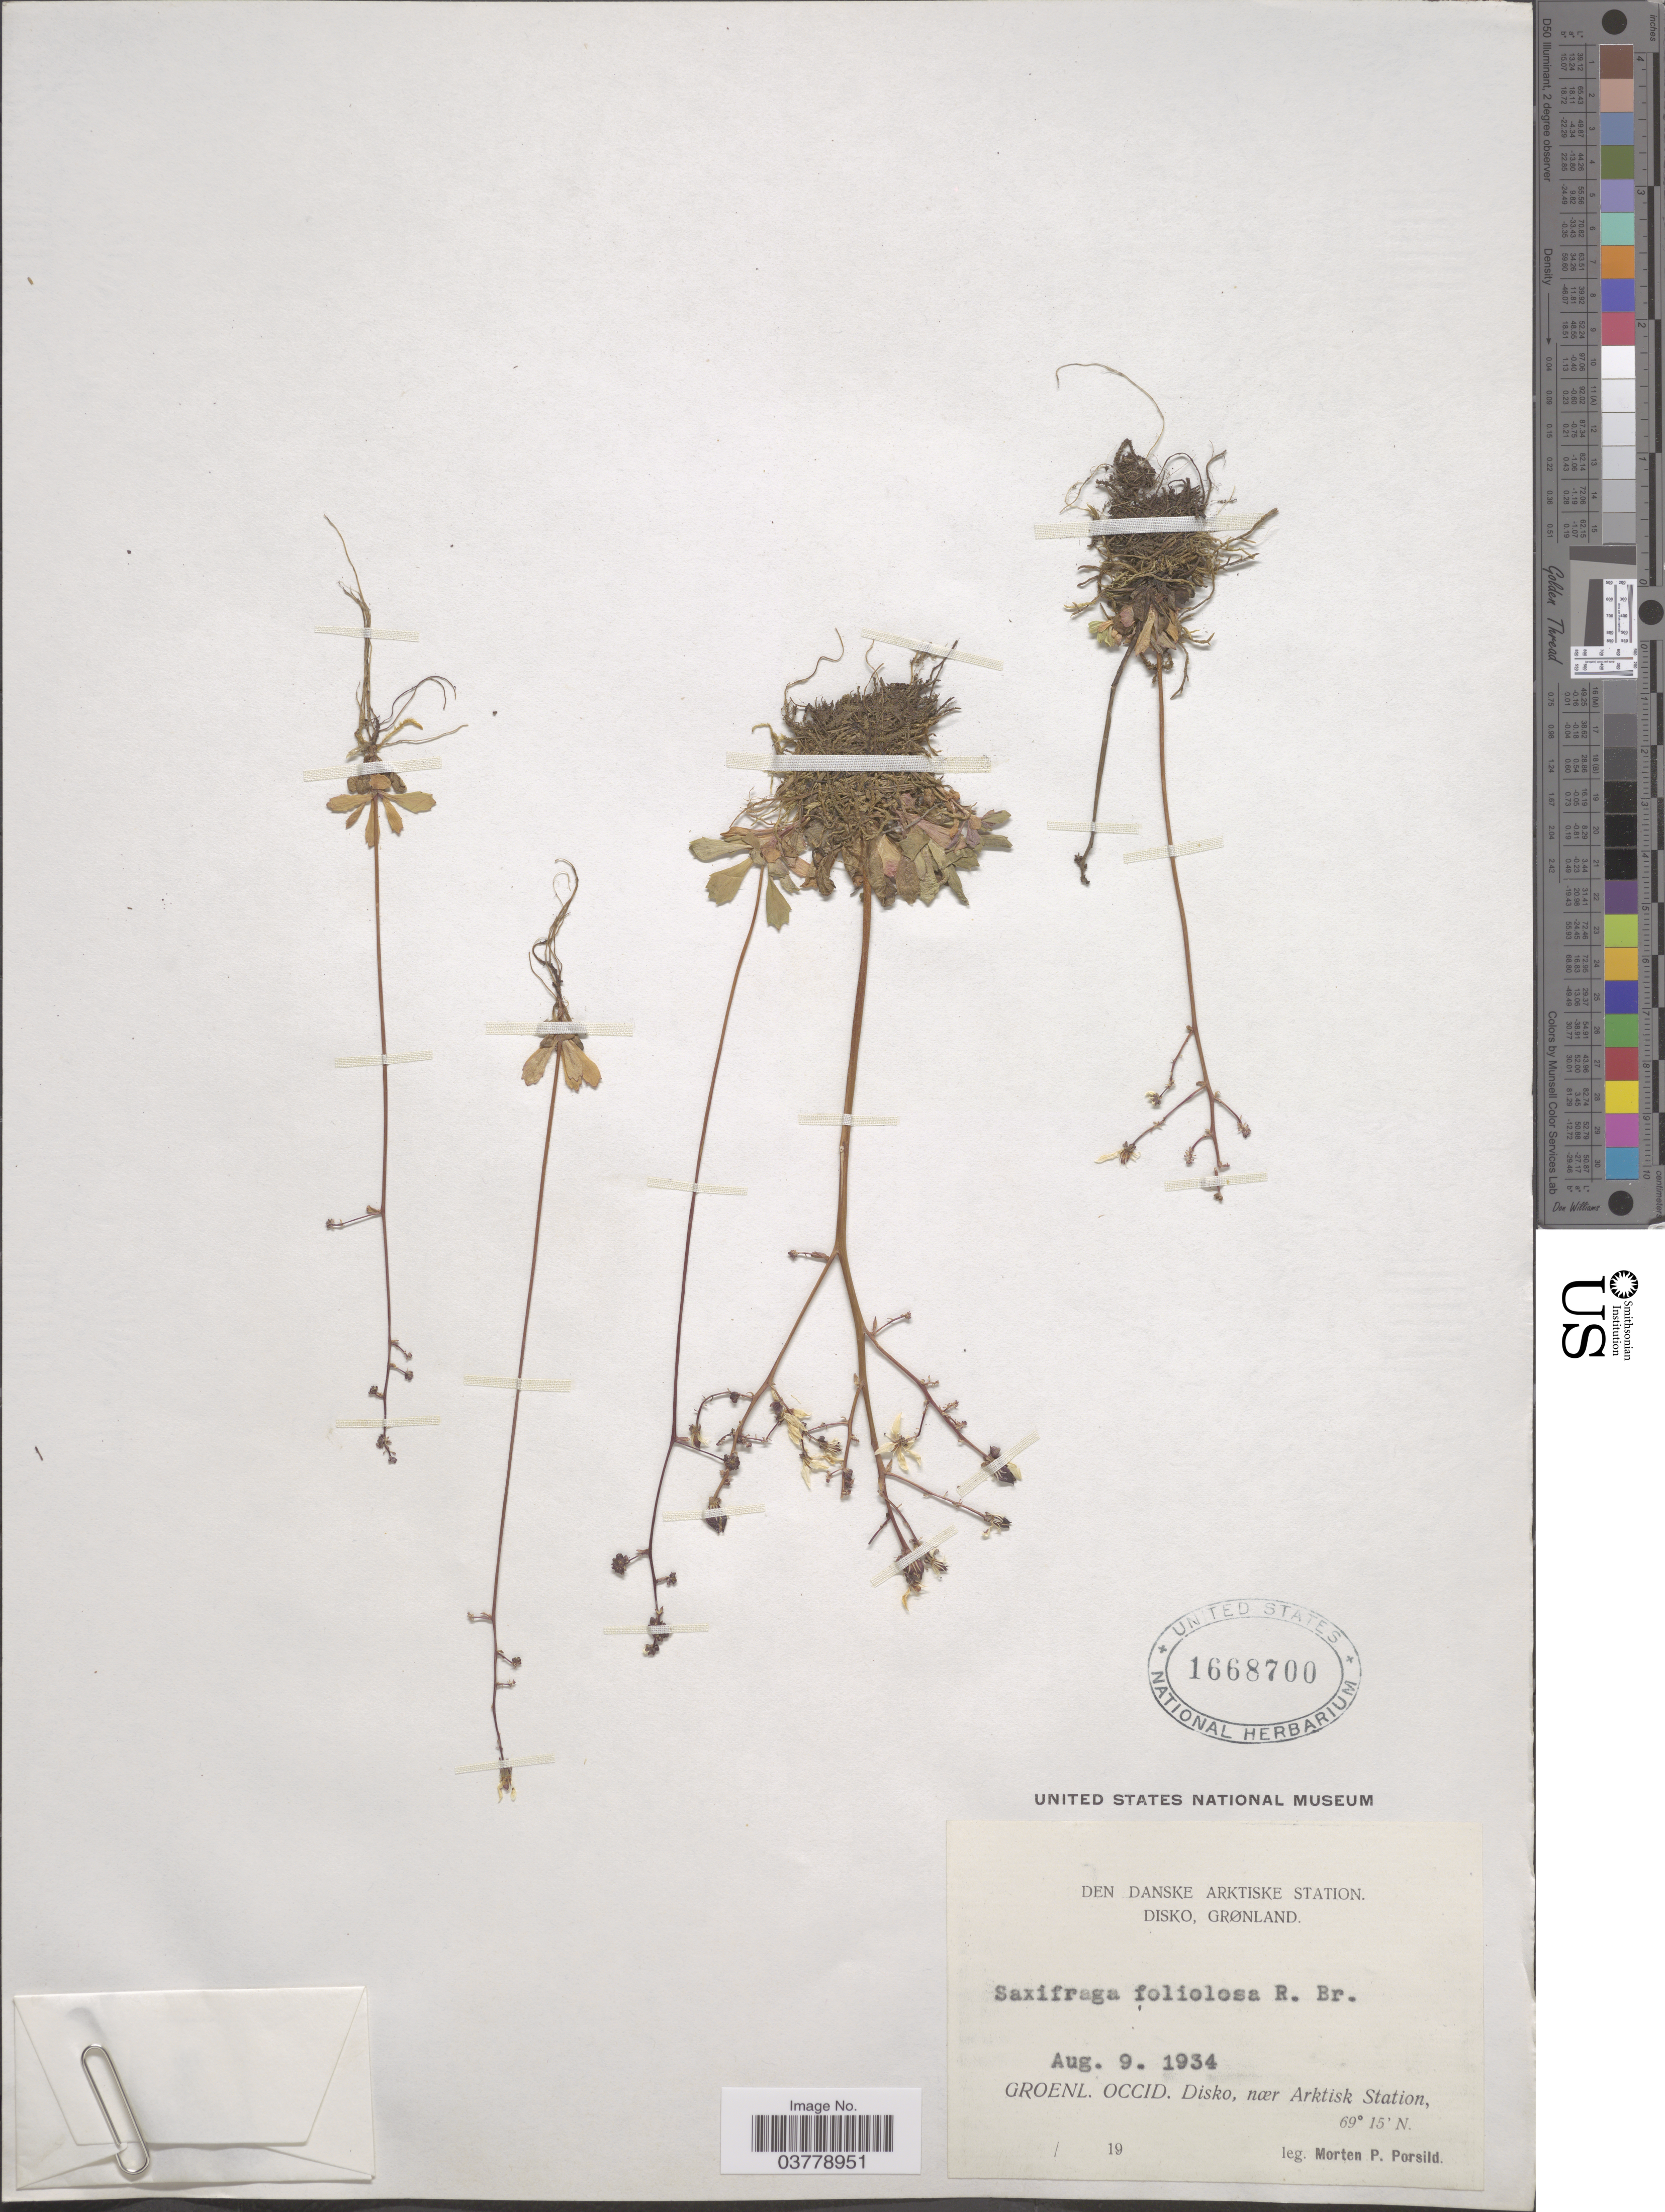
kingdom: Plantae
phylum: Tracheophyta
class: Magnoliopsida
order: Saxifragales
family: Saxifragaceae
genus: Micranthes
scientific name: Micranthes foliolosa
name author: (R. Br.) Gornall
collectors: M. P. Porsild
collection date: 1934-08-09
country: Greenland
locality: Den Danske Arktiske Statiob. Disko. Groenl. Occid. Disko, nær Arktisk Station.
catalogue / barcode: US 1668700